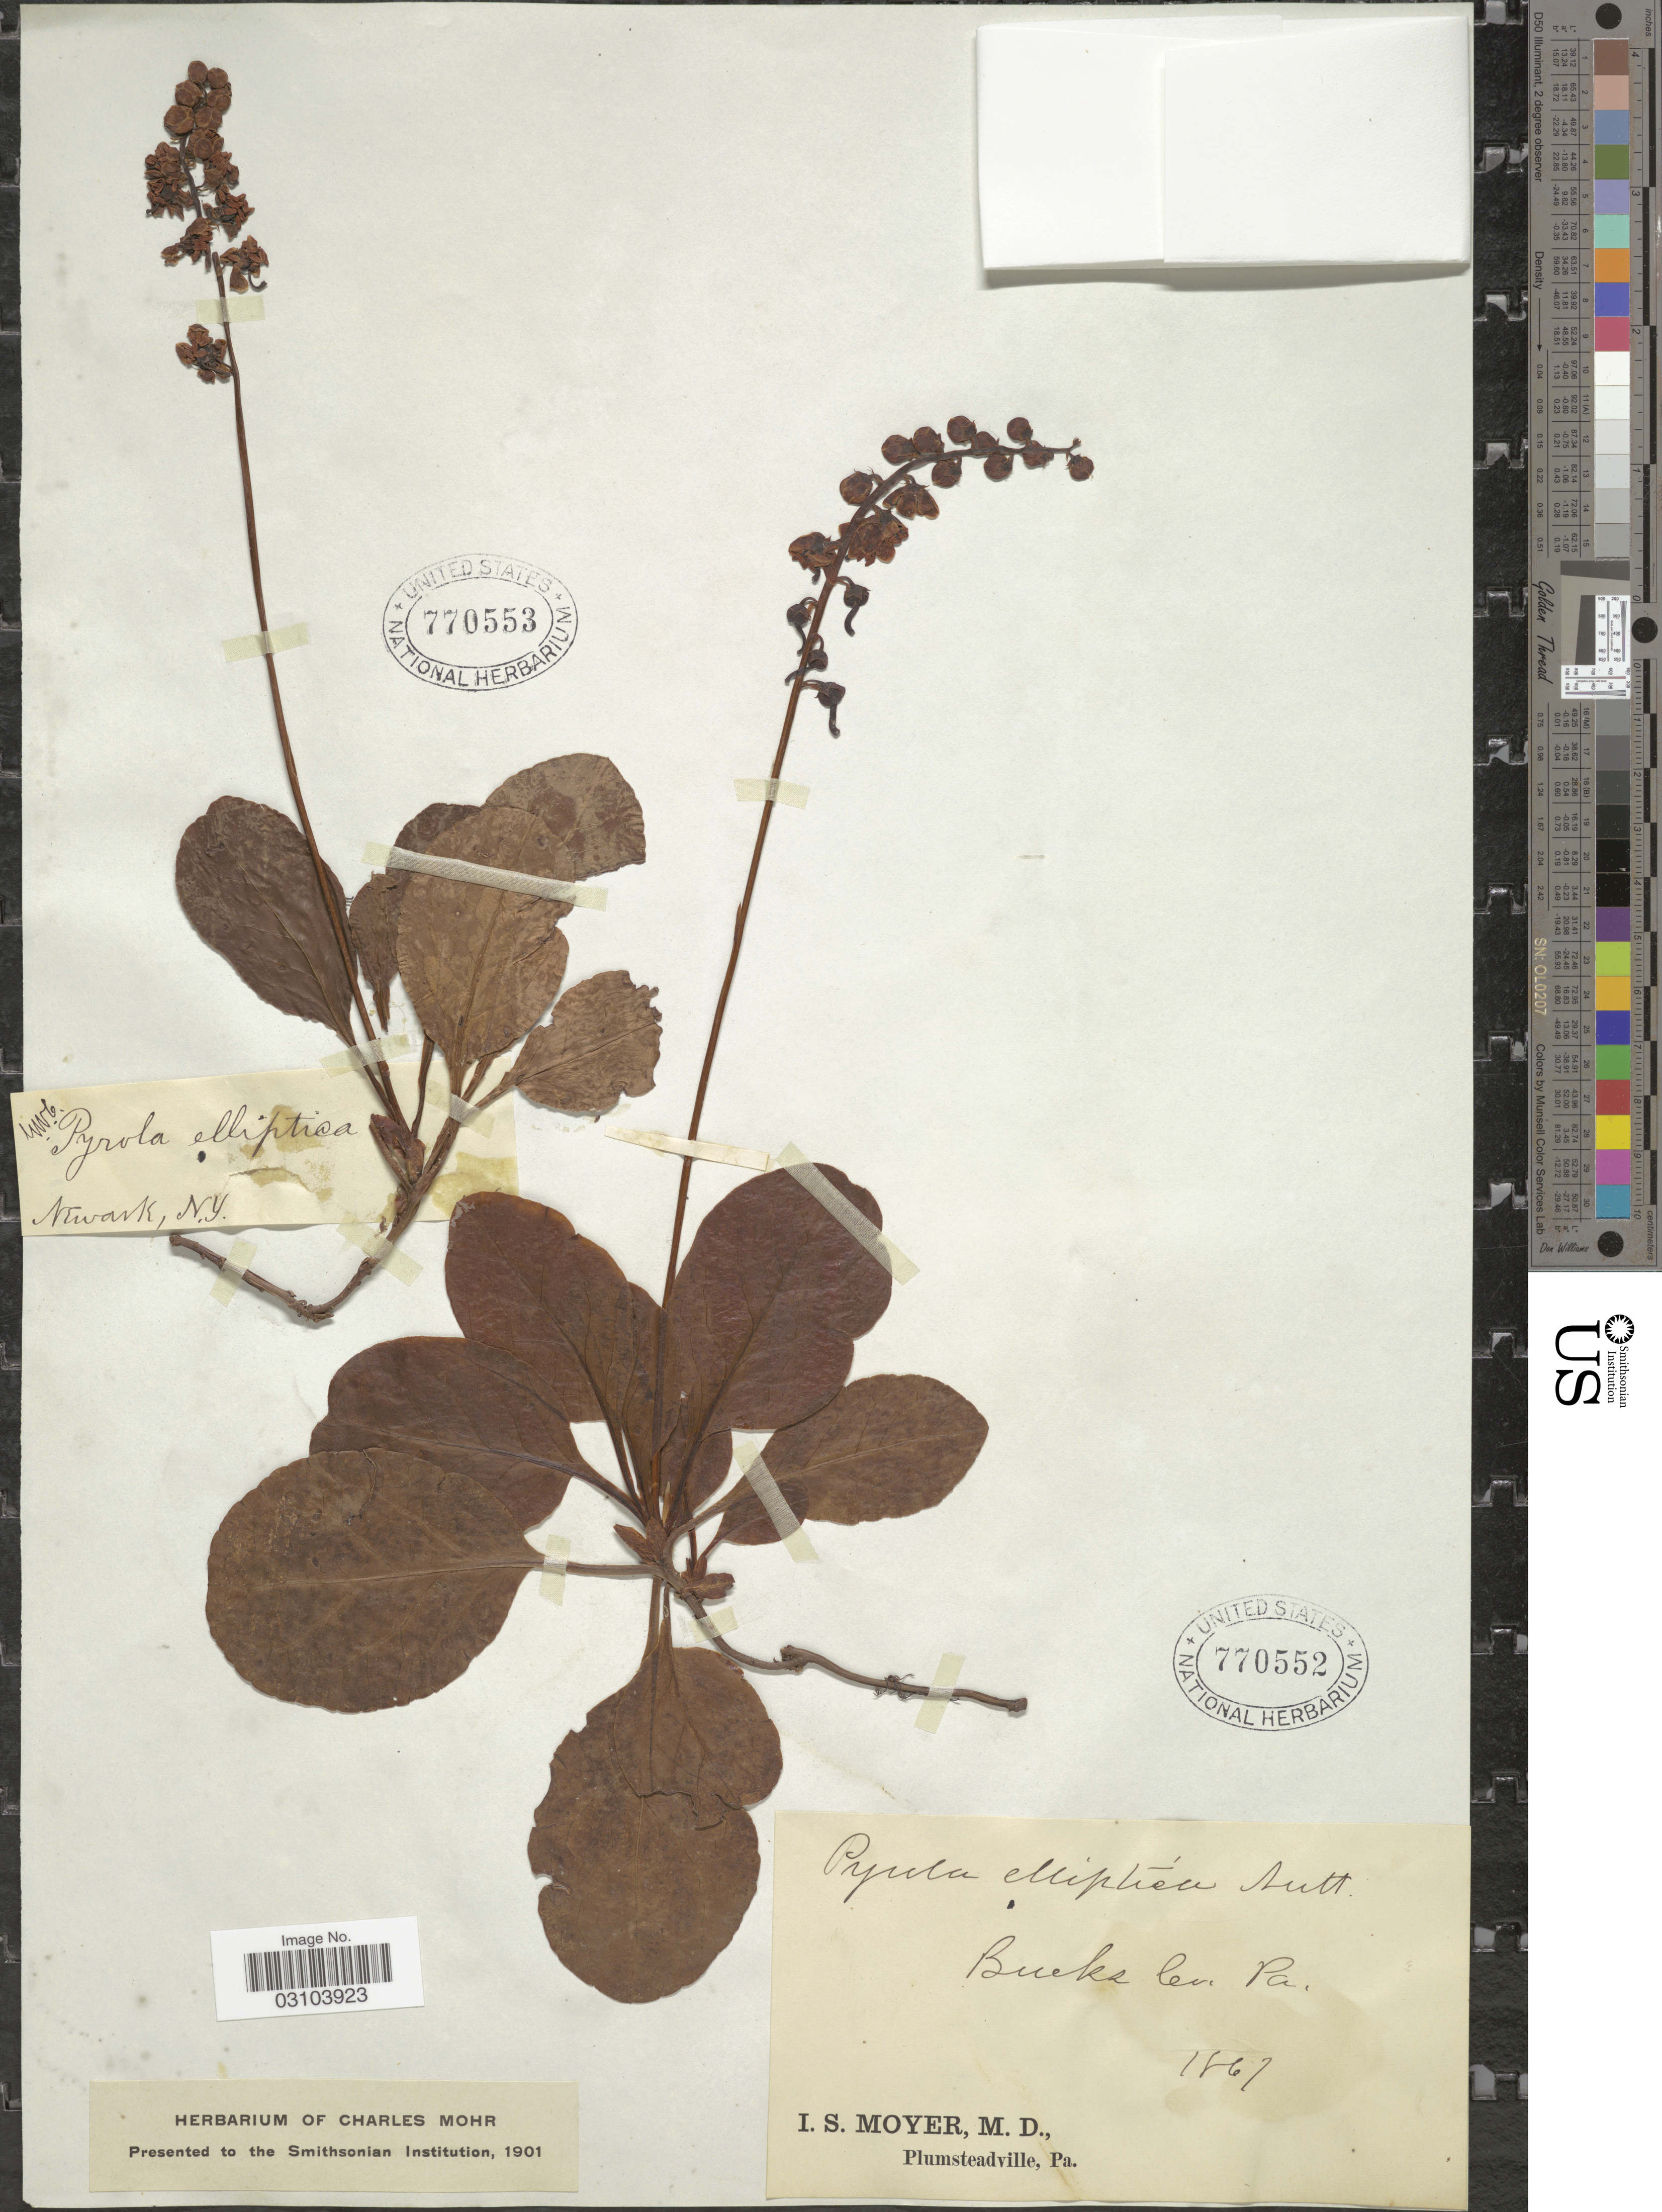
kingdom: Plantae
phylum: Tracheophyta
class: Magnoliopsida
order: Ericales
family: Ericaceae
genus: Pyrola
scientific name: Pyrola elliptica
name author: Nutt.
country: United States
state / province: New York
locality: Newark, N. Y.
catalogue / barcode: US 770553-2